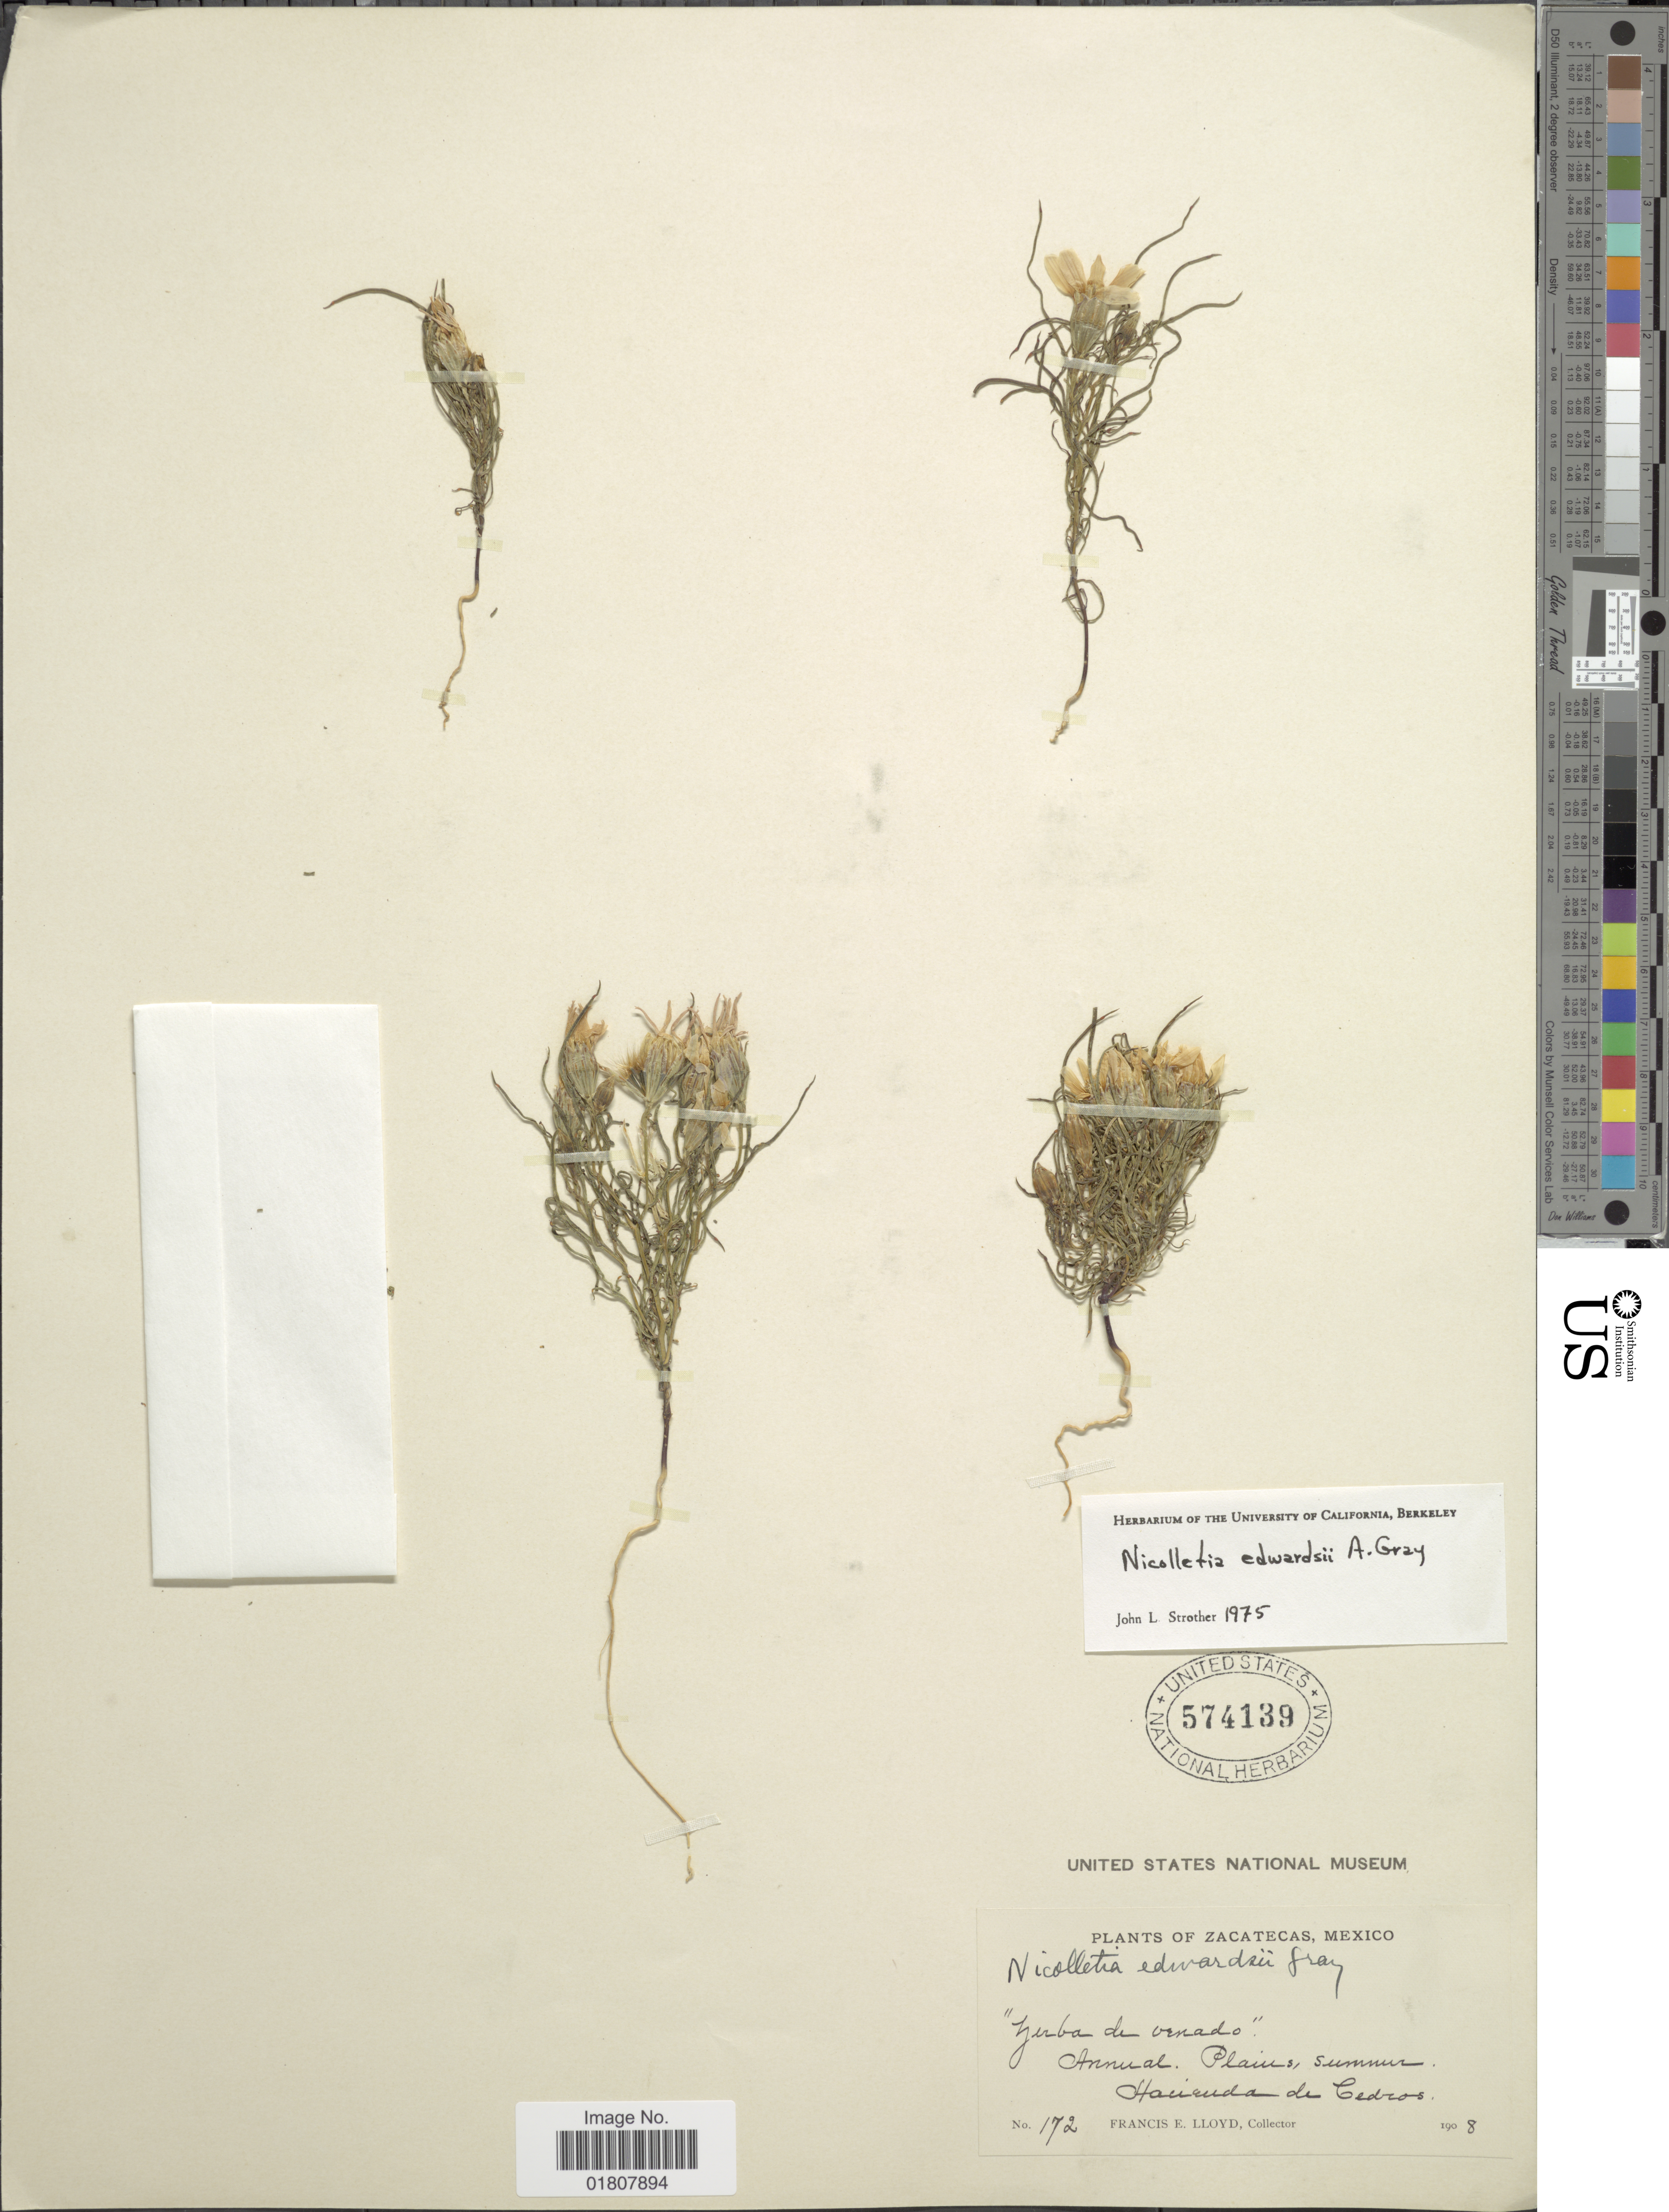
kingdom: Plantae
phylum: Tracheophyta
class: Magnoliopsida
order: Asterales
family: Asteraceae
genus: Nicolletia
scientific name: Nicolletia edwardsii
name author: A. Gray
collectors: Lloyd, C. E.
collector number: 172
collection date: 1908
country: Mexico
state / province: Zacatecas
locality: Haciende de Cedros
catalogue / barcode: US 574139